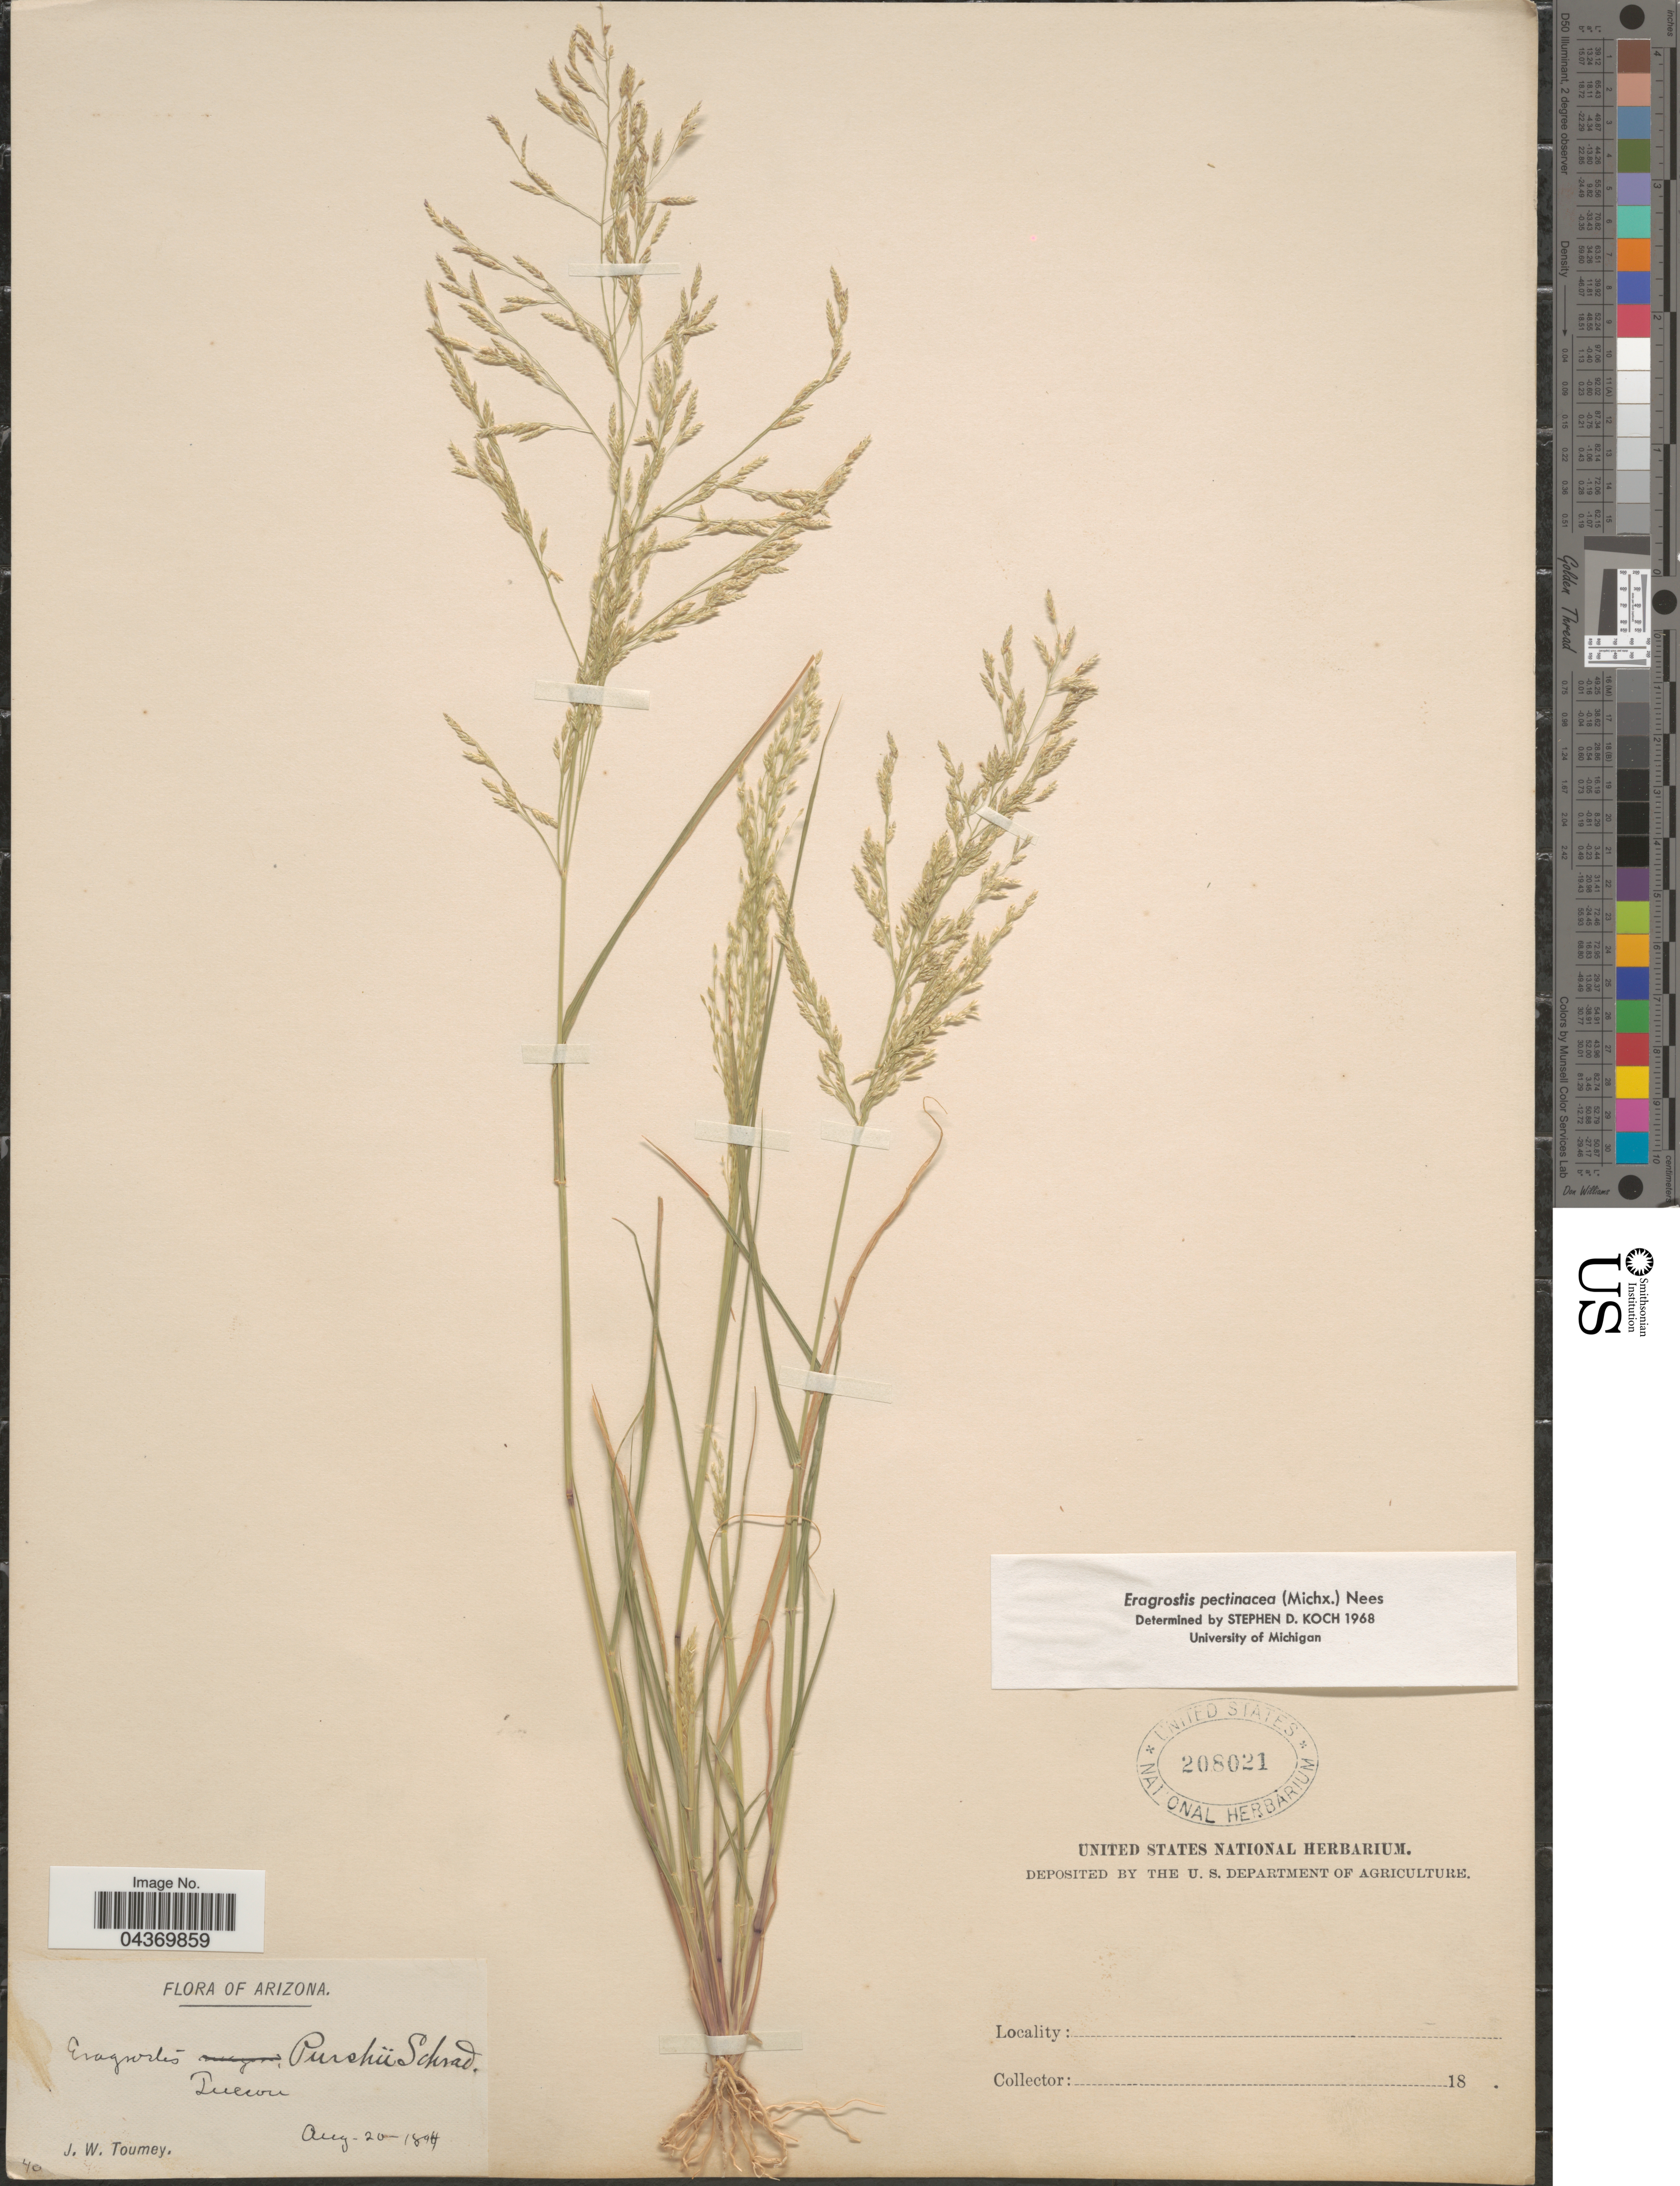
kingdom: Plantae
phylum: Tracheophyta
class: Liliopsida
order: Poales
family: Poaceae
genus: Eragrostis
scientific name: Eragrostis pectinacea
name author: (Michx.) Nees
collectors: J. W. Toumey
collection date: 1894-08-20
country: United States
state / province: Arizona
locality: Tucson.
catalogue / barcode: US 208021